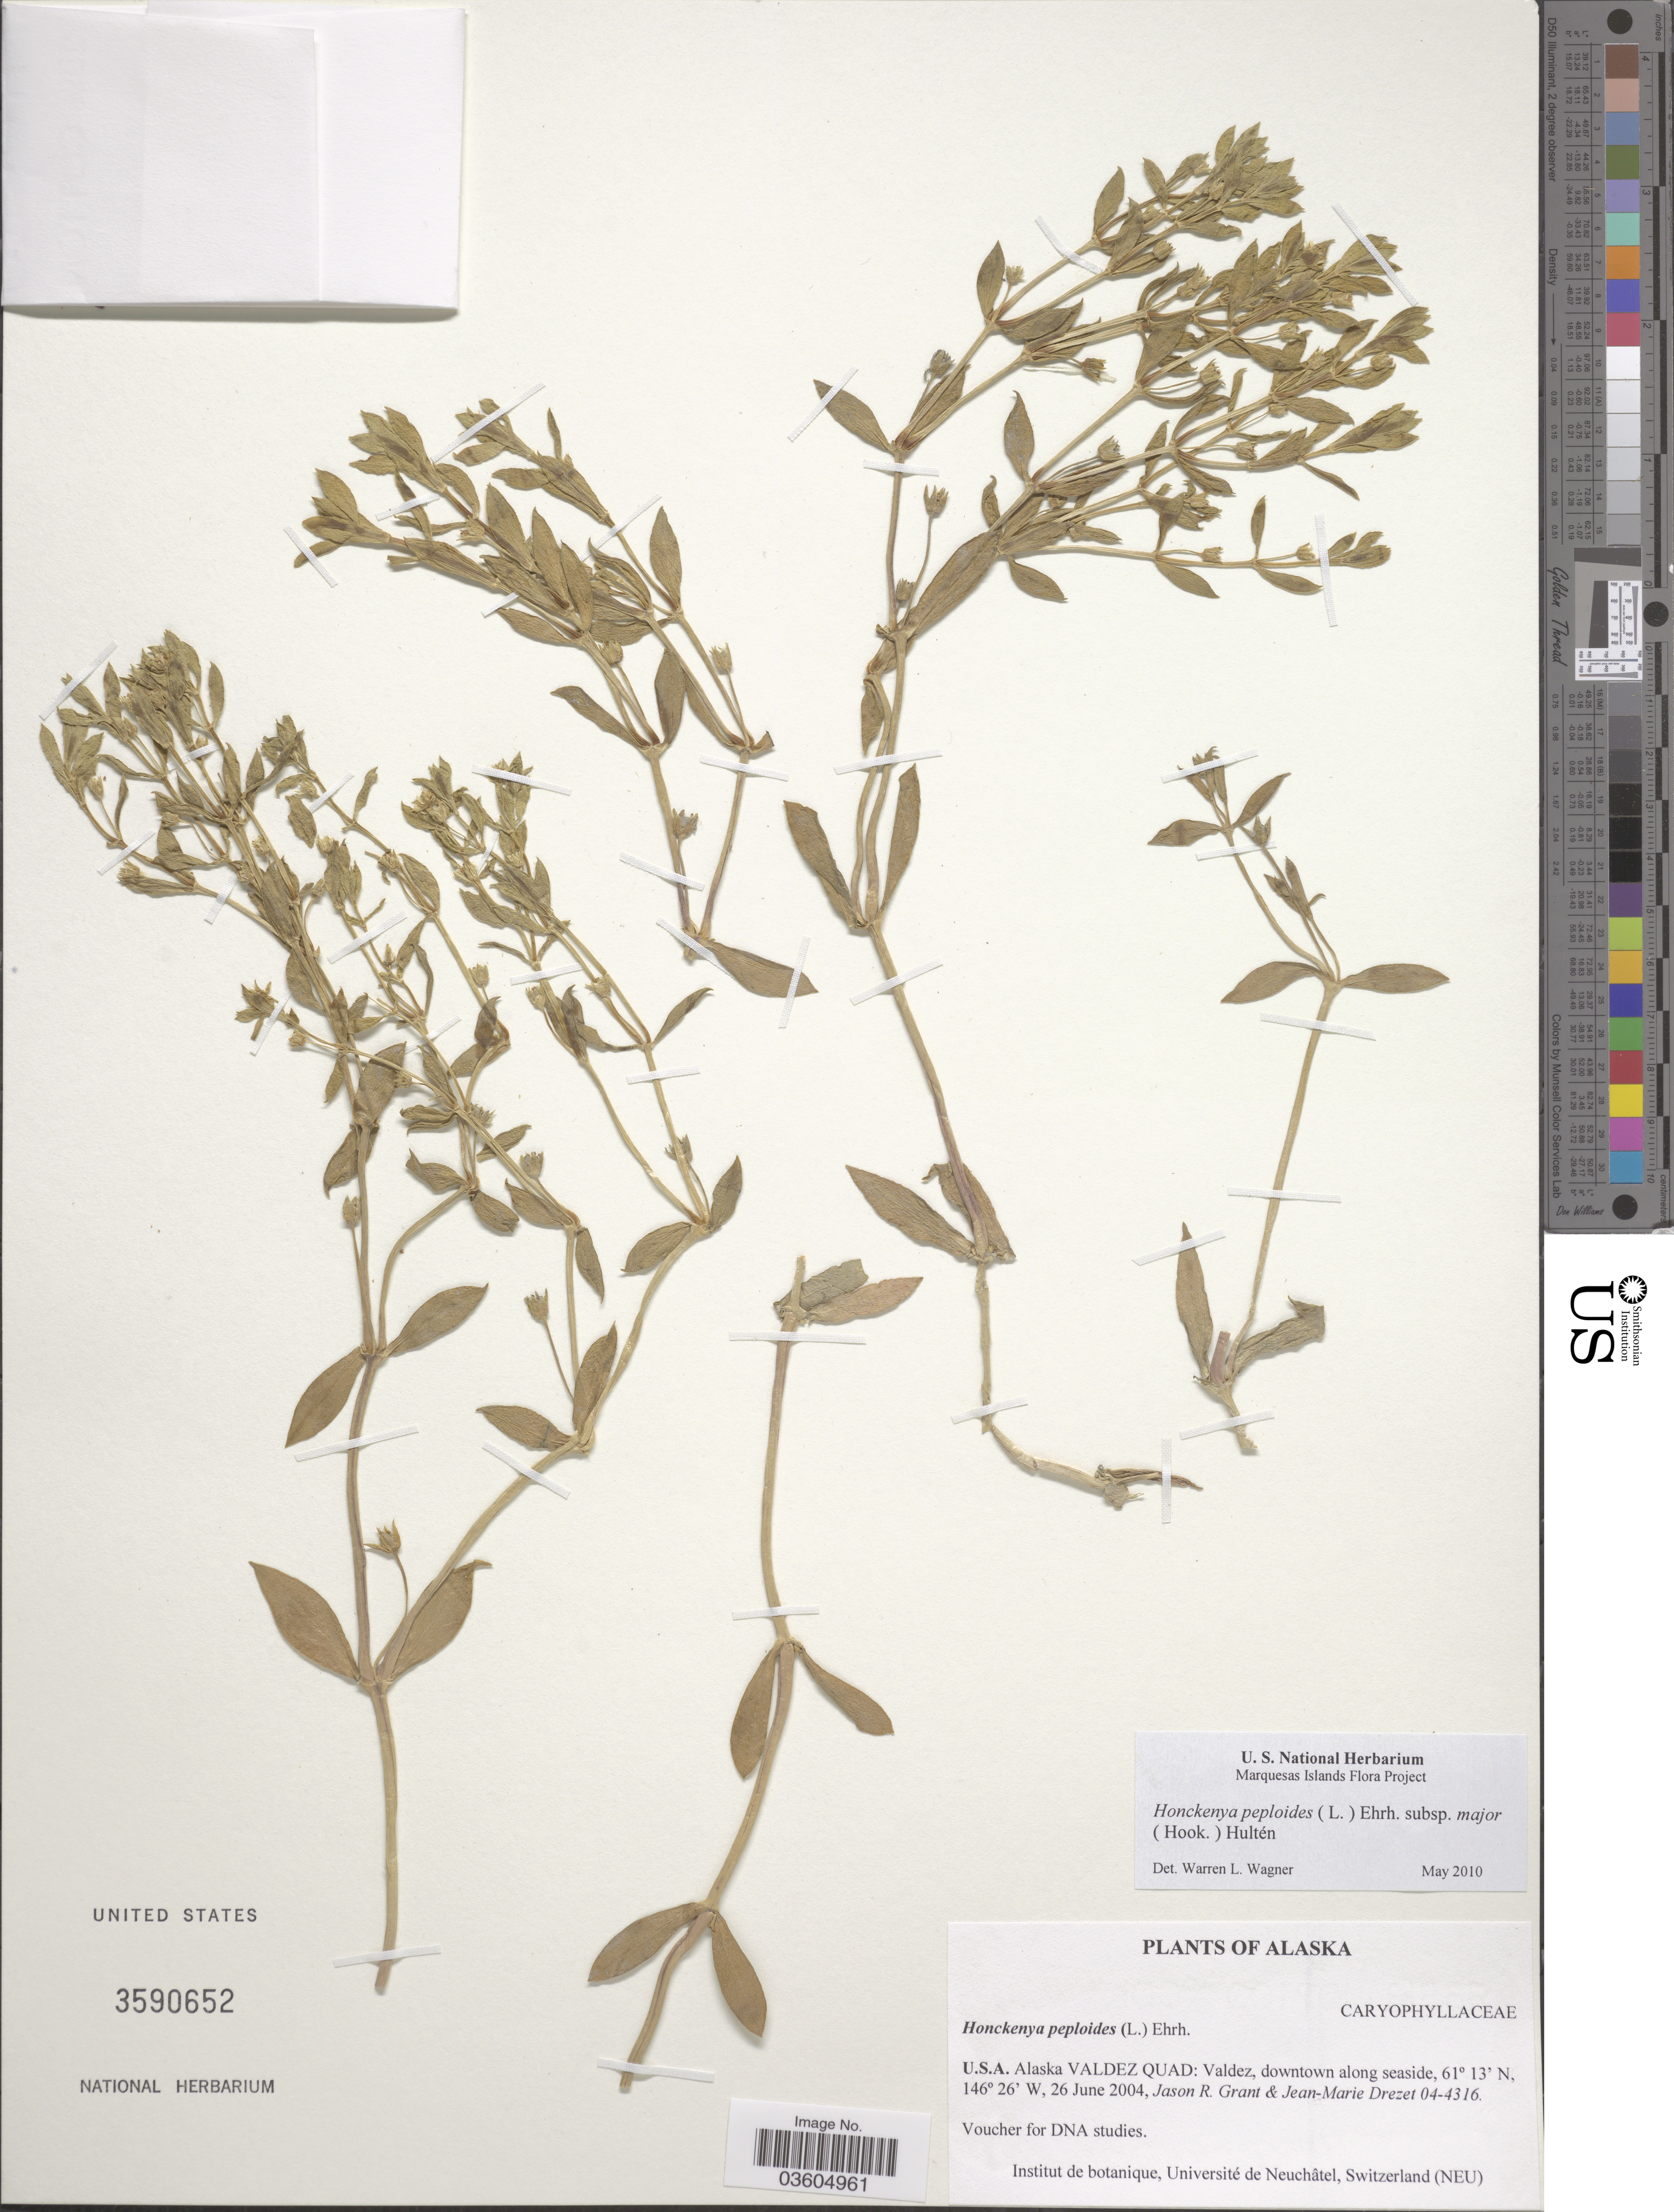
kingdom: Plantae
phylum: Tracheophyta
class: Magnoliopsida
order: Caryophyllales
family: Caryophyllaceae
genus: Honckenya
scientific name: Honckenya peploides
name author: (L.) Ehrh.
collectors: J. R. Grant & J. Drezet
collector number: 04-4316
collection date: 2004-06-26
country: United States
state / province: Alaska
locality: U.S.A. Alaska Valdez Quad: Valdez, downtown along seaside.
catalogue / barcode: US 3590652